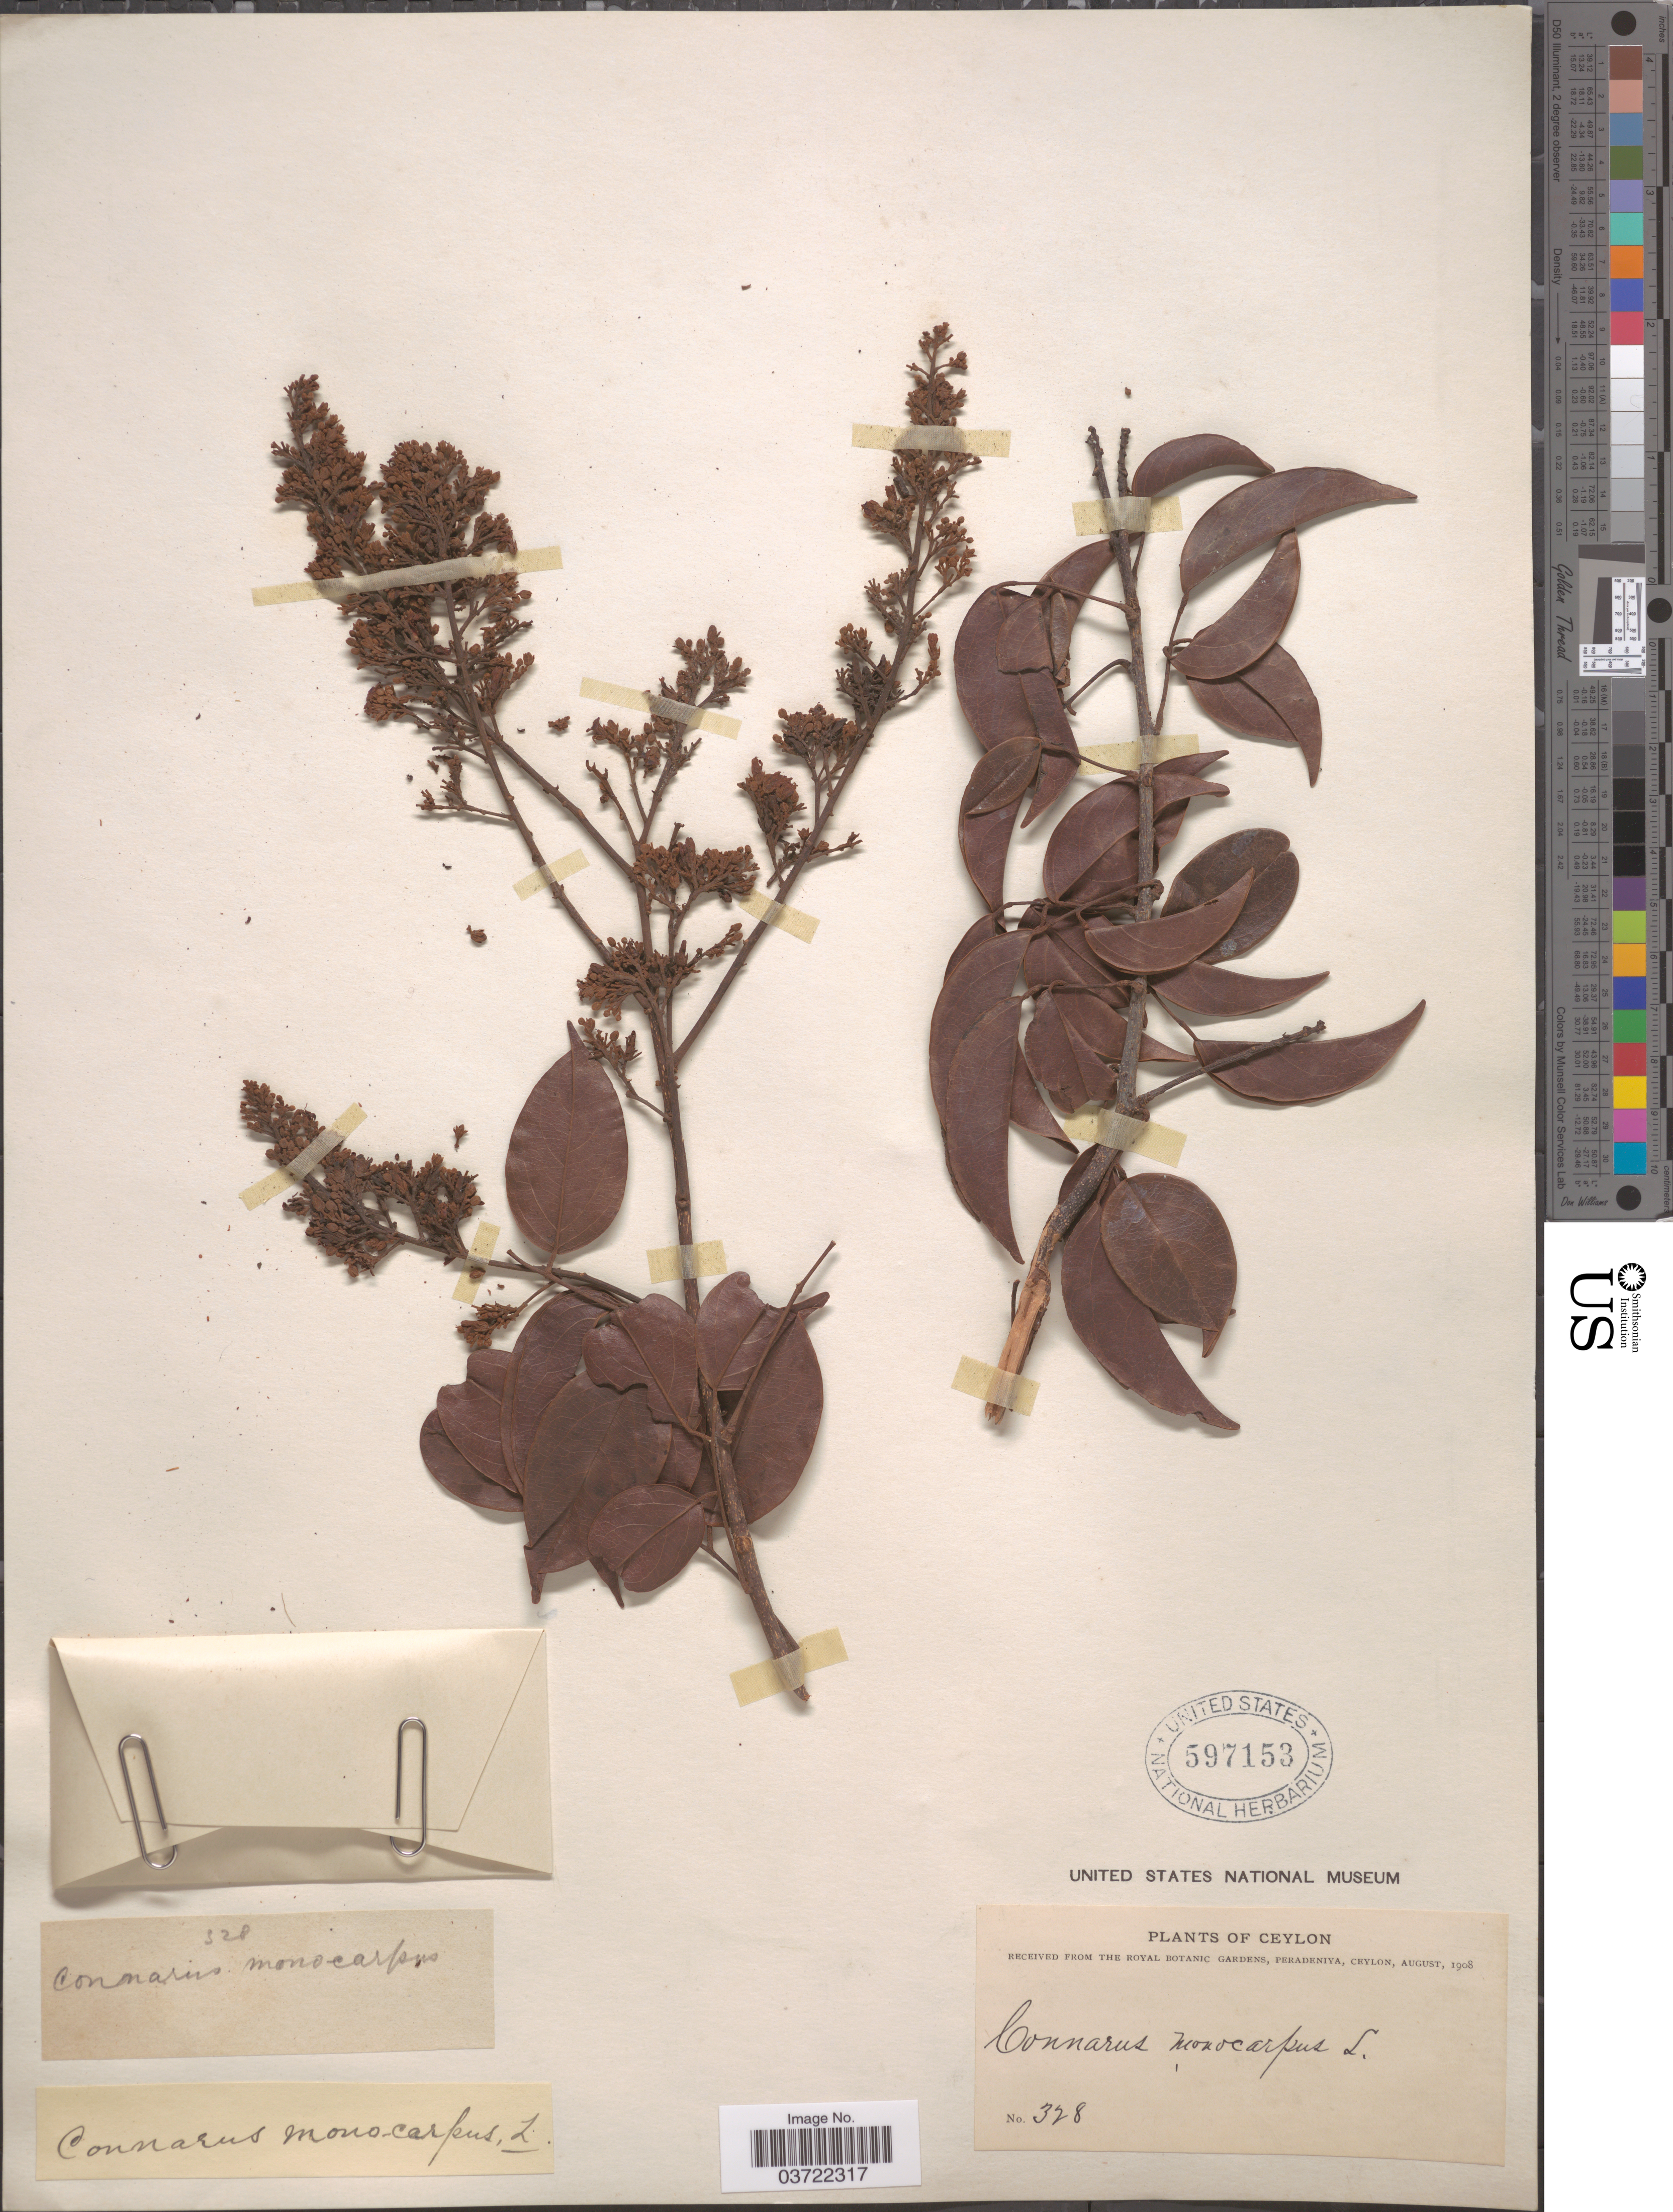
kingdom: Plantae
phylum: Tracheophyta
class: Magnoliopsida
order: Oxalidales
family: Connaraceae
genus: Connarus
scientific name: Connarus monocarpos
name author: L.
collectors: ex herb. Royal Botanic Gardens, Peradeniya, Ceylon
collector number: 328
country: Sri Lanka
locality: Ceylon.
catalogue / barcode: US 597153